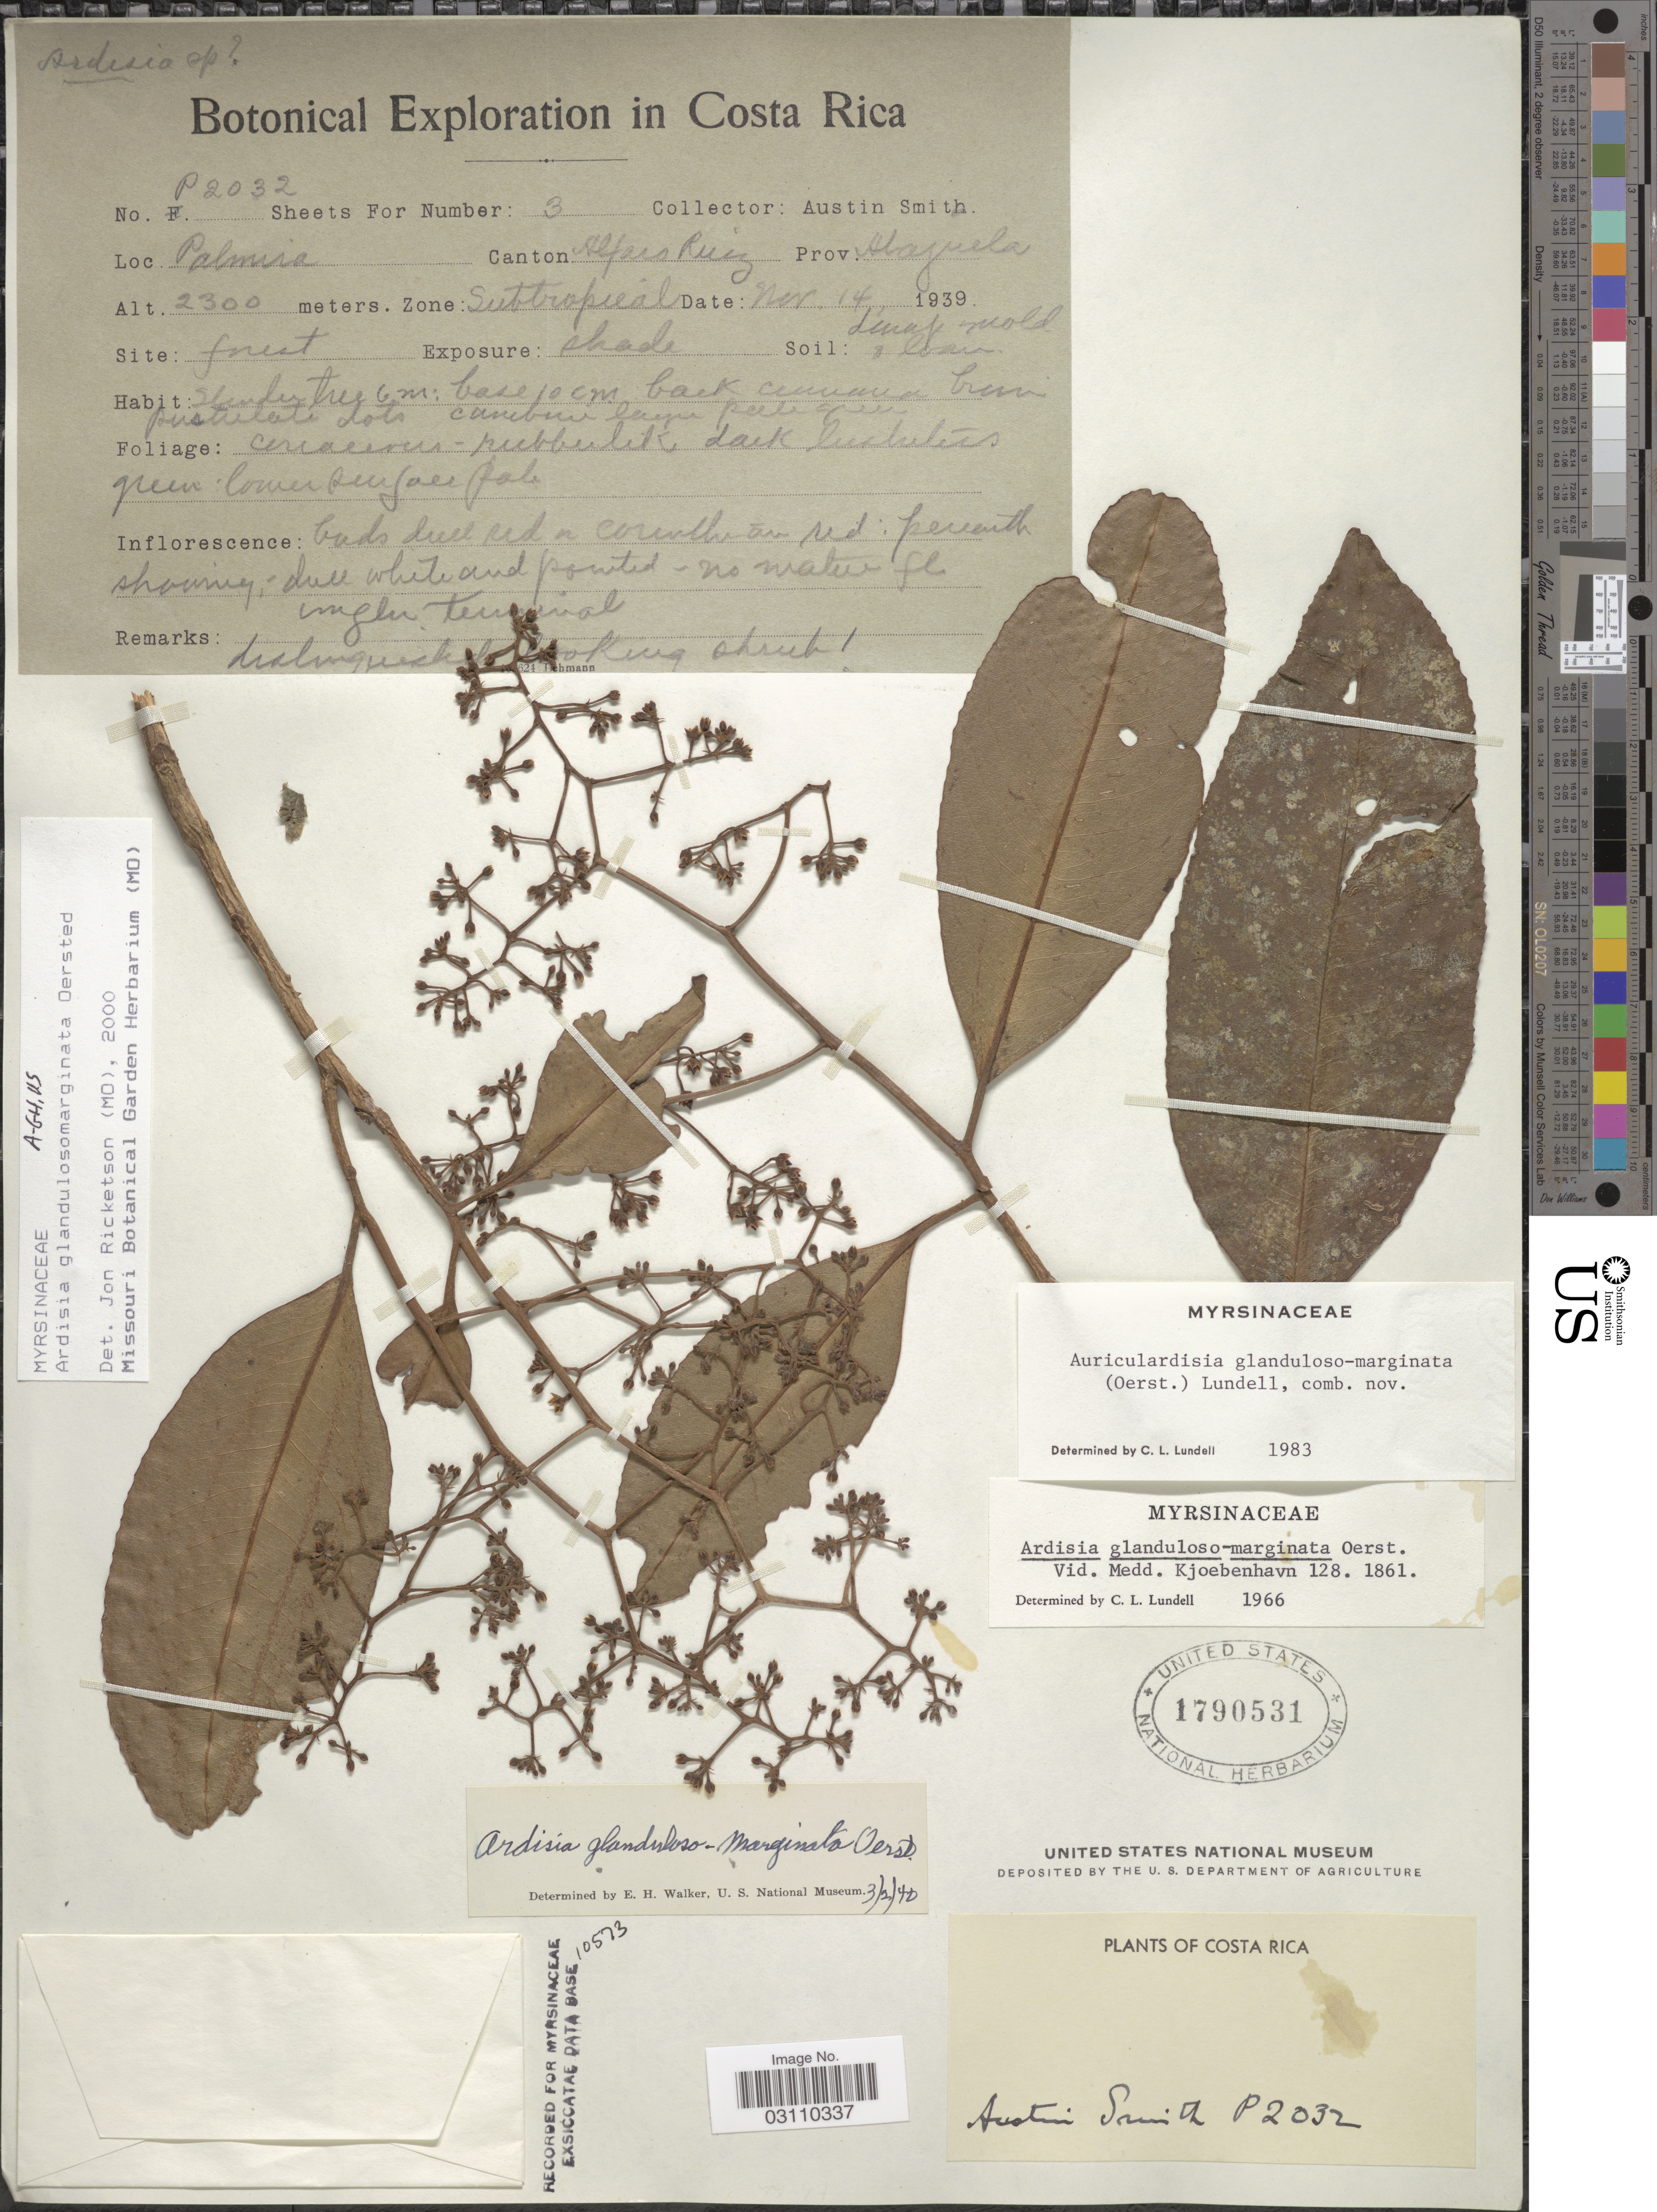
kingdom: Plantae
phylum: Tracheophyta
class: Magnoliopsida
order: Ericales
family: Primulaceae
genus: Ardisia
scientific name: Ardisia glandulosa-marginata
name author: Oerst.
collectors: Aust P. Smith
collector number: P2032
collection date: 1939-11-14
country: Costa Rica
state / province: Alajuela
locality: Palmira, Canton Alfaro Ruiz.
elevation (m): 2300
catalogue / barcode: US 1790531